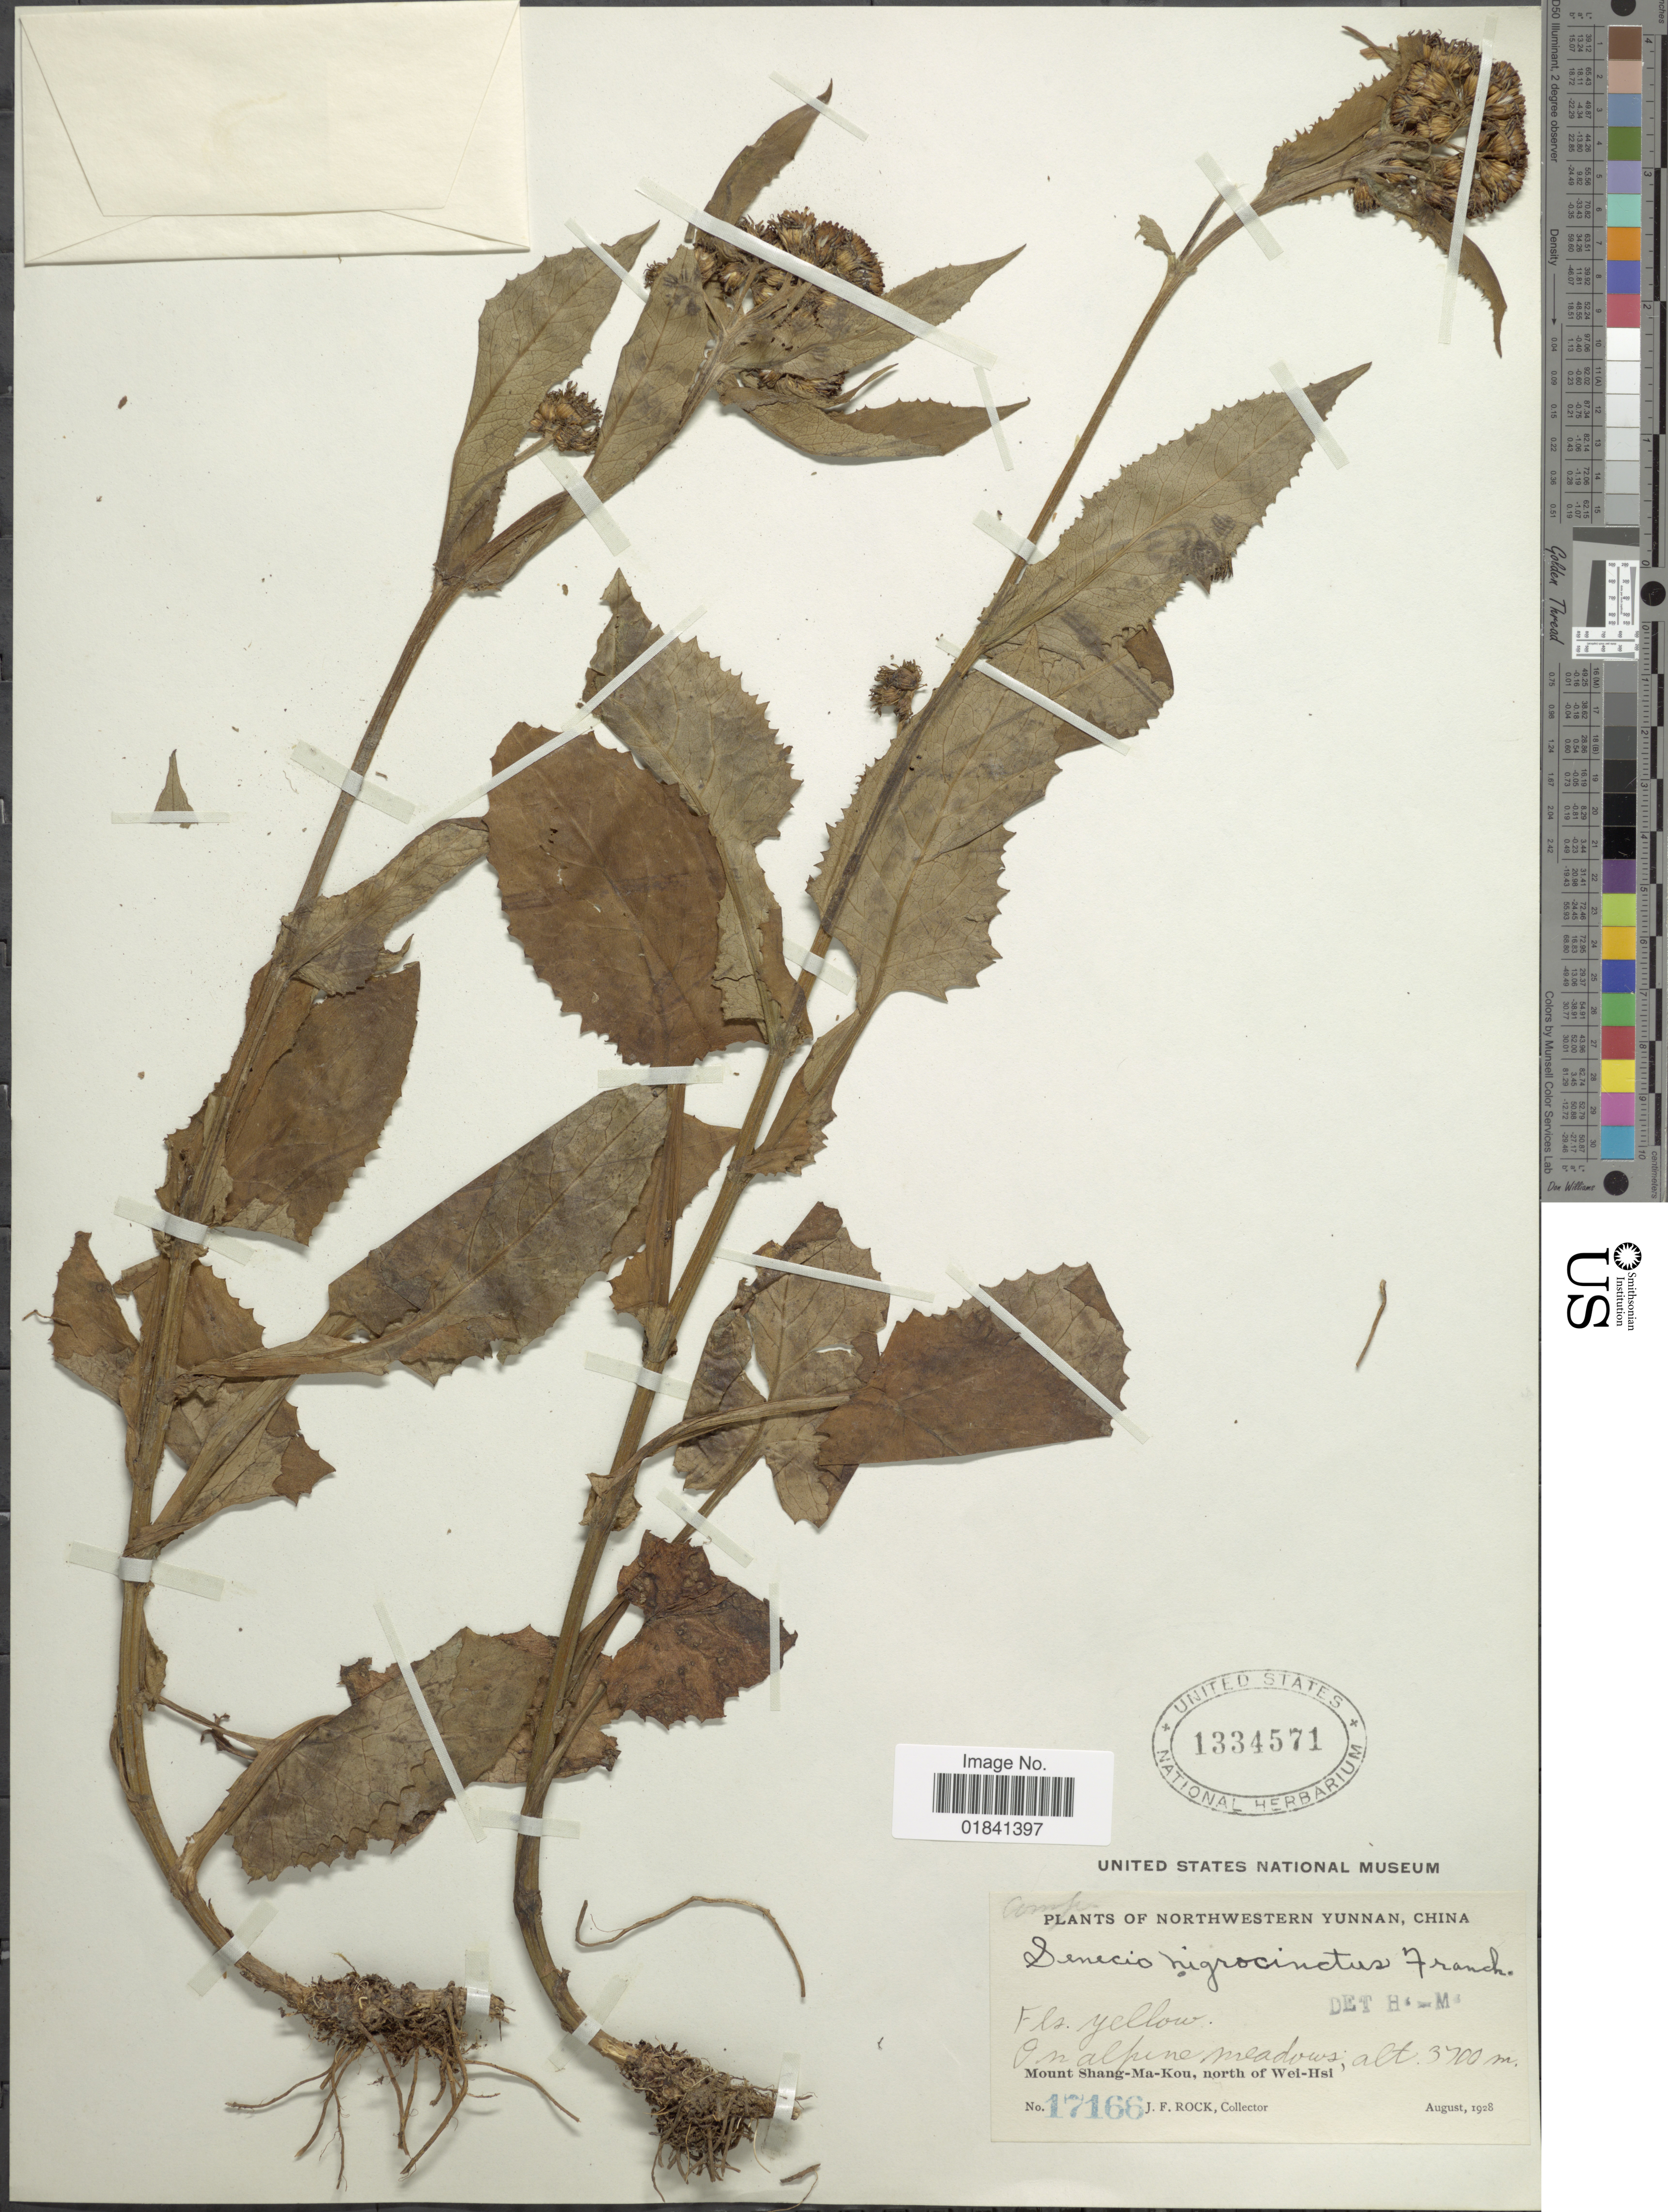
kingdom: Plantae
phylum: Tracheophyta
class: Magnoliopsida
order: Asterales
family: Asteraceae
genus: Senecio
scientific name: Senecio nigrocinctus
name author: Franch.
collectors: J. Rock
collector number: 17166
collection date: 1928-08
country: China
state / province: Yunnan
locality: Northwestern Yunnan, Mount Shang-Ma-Kou, north of Wei-Hsi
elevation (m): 3700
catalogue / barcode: US 1334571